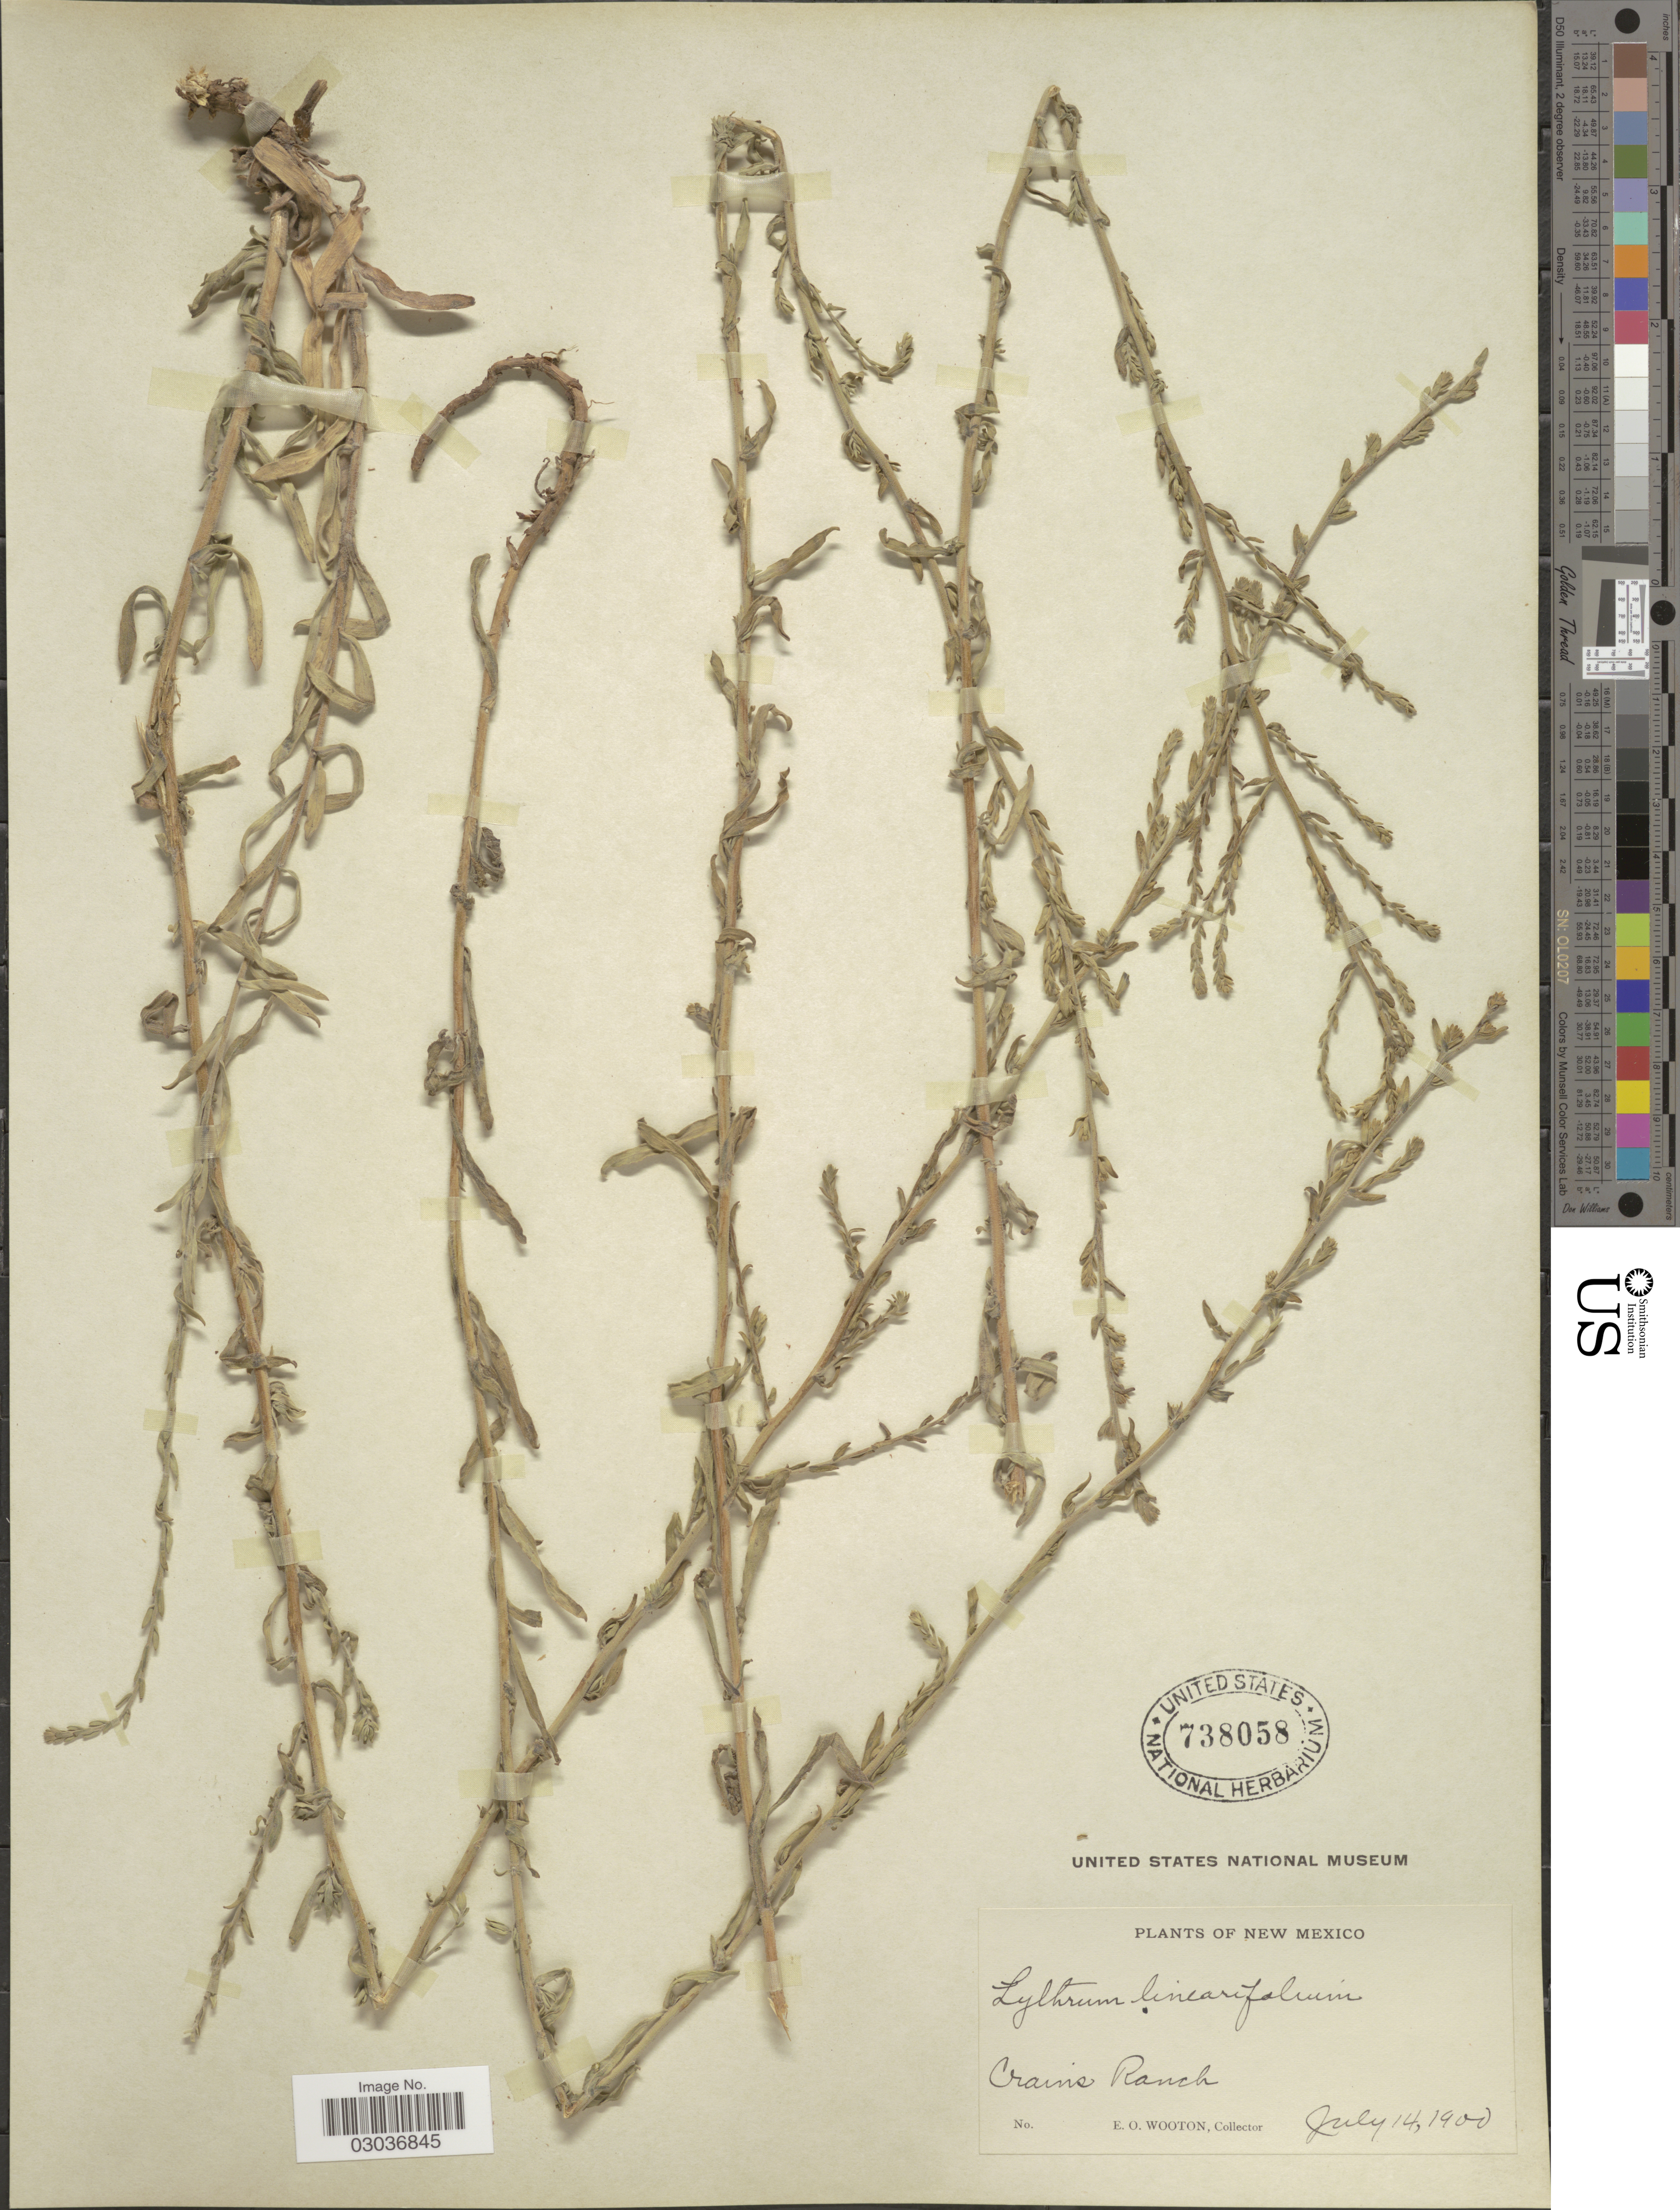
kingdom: Plantae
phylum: Tracheophyta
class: Magnoliopsida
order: Myrtales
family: Lythraceae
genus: Lythrum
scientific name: Lythrum californicum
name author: Torr. & A. Gray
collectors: E. O. Wooton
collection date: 1900-07-14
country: United States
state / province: New Mexico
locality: Crains Ranch.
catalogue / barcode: US 738058